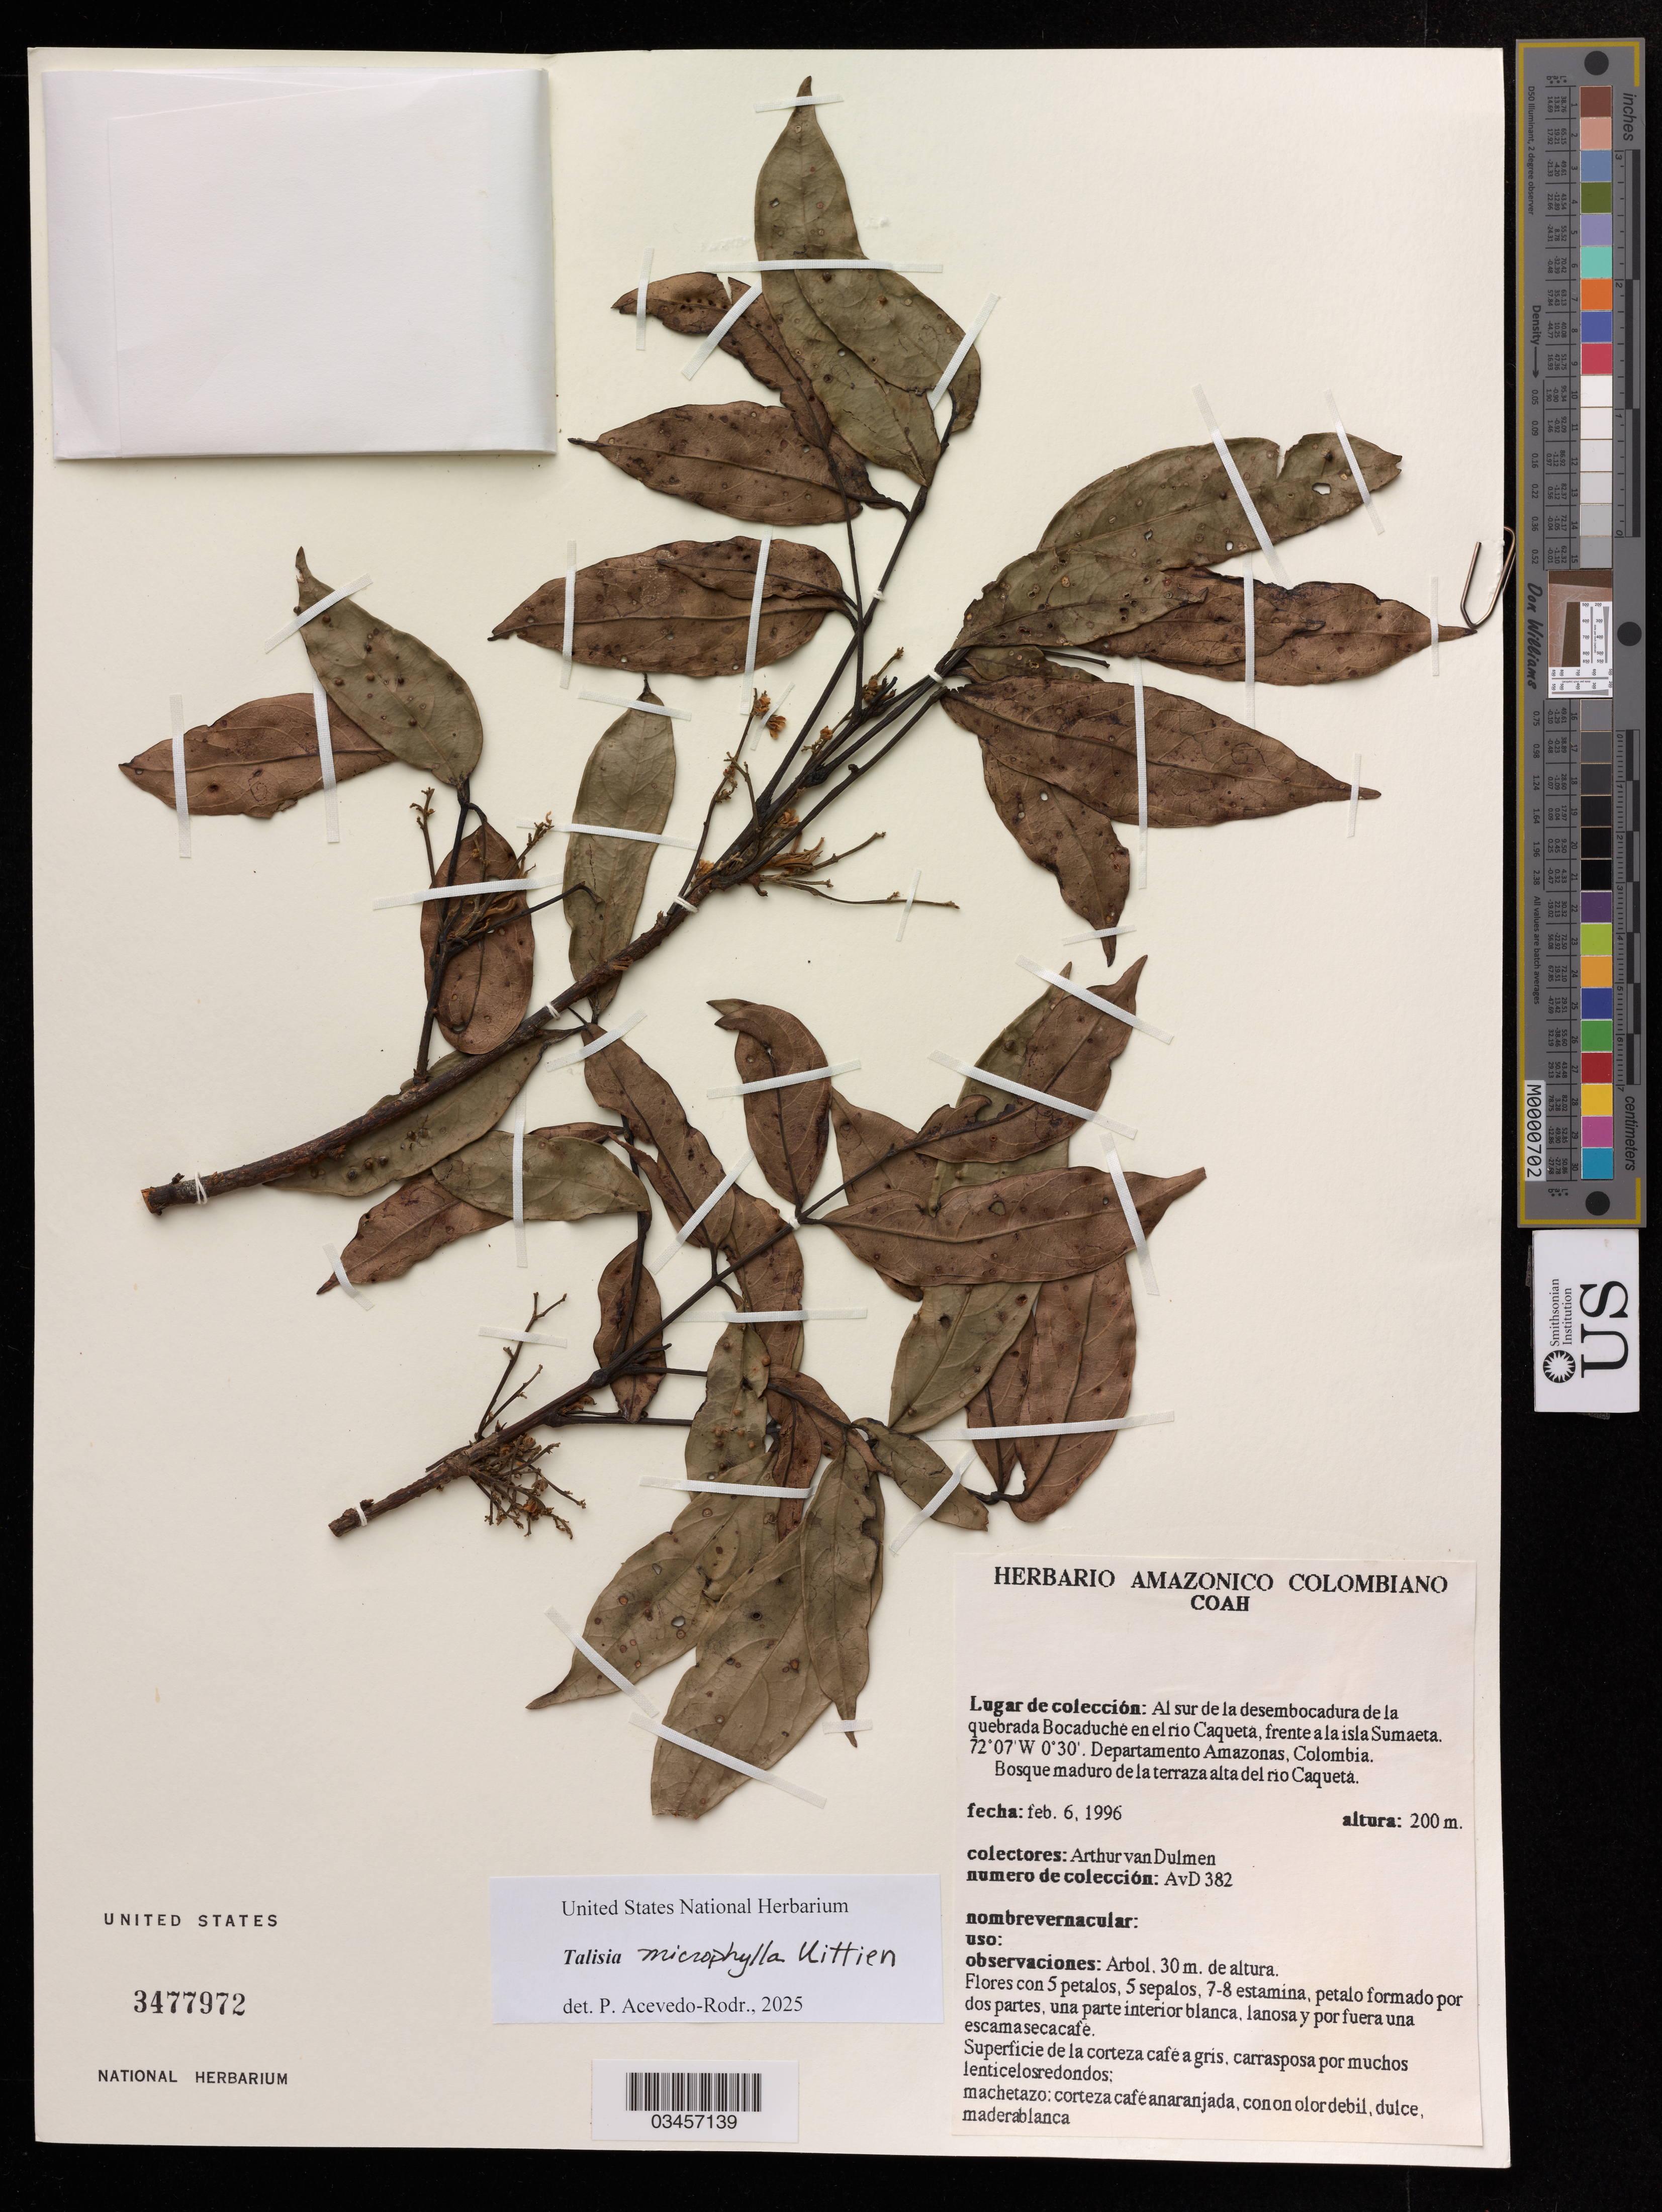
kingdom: Plantae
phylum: Tracheophyta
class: Magnoliopsida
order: Sapindales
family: Sapindaceae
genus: Talisia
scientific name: Talisia microphylla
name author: Uittien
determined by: Acevedo-Rodriguez, P., (US), Smithsonian Institution - National Museum of Natural History (UNITED STATES)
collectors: A. van Dulmen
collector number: AvD 382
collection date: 1996-02-06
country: Colombia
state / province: Amazonas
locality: Quebrada Bocaduché en el río Caqueta, frente a la isla Sumaeta.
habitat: Bosque maduro de la terraza alta del río Caquetá.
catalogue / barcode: US 3477972